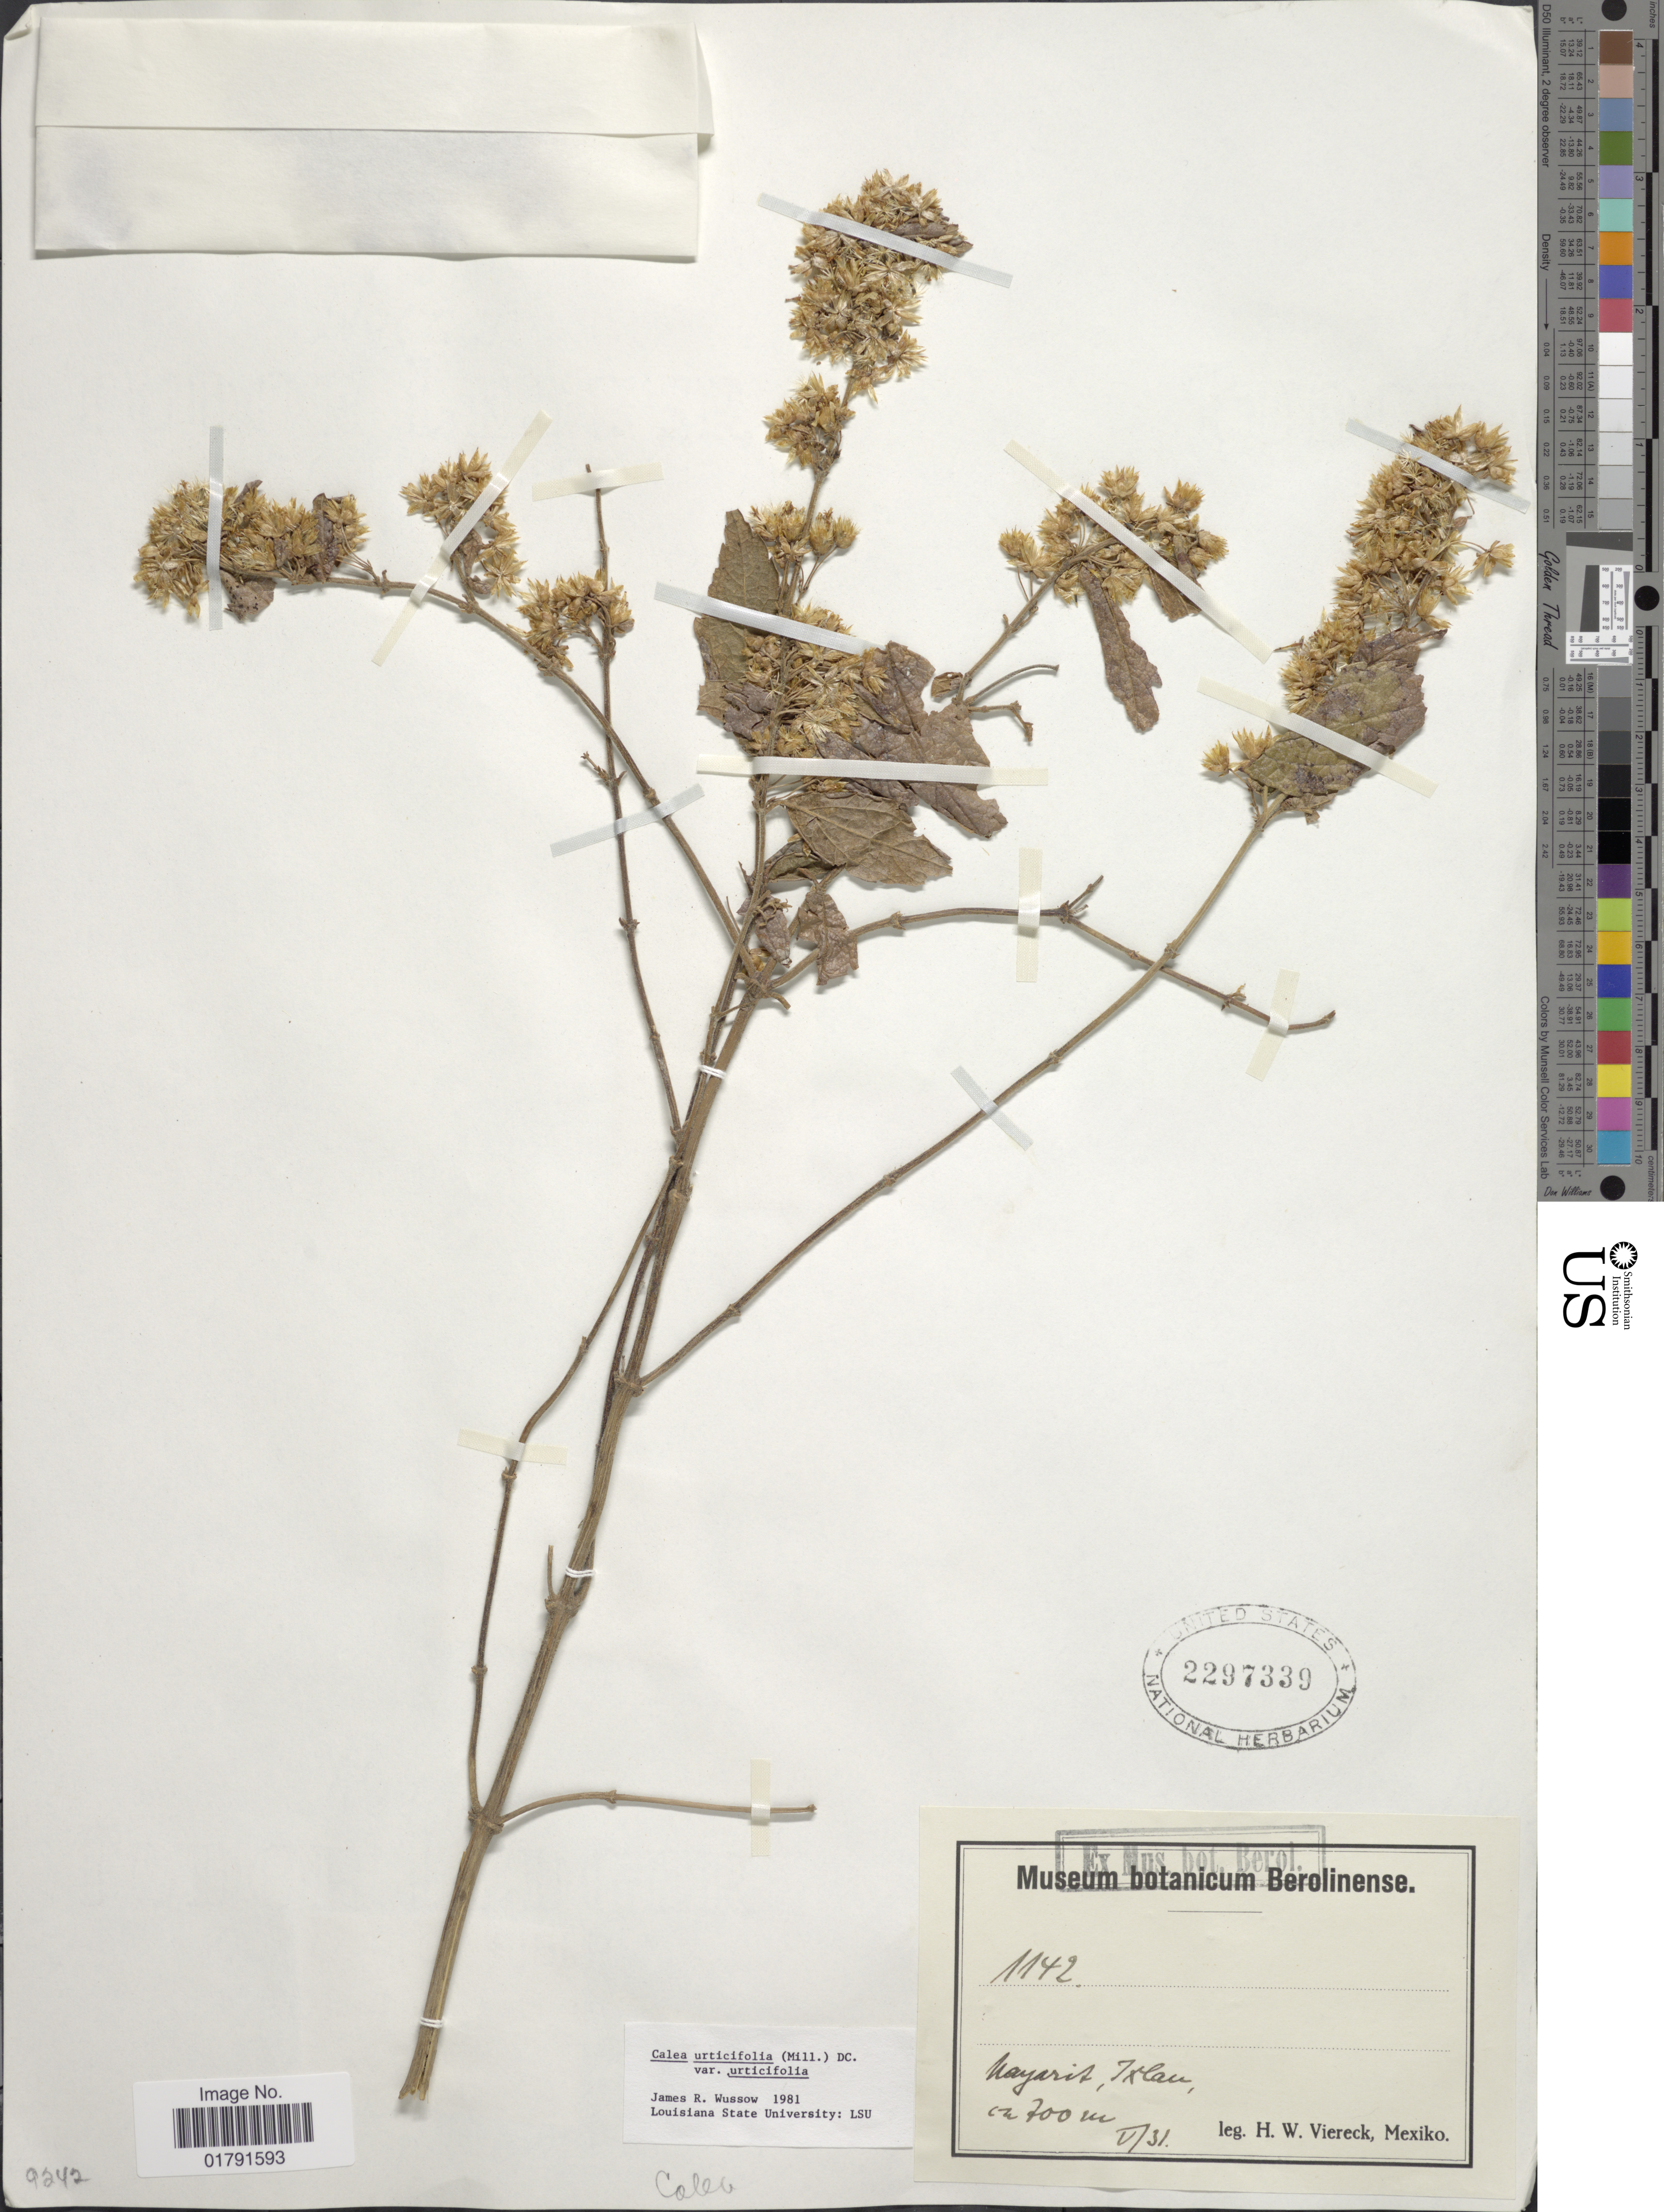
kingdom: Plantae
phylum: Tracheophyta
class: Magnoliopsida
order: Asterales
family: Asteraceae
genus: Calea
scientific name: Calea urticifolia var. urticifolia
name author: (Mill.) DC.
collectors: H. W. Viereck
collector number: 1142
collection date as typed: Transcribed d/m/y: /5/31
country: Mexico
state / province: Nayarit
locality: Ixlau. [interpreted]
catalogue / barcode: US 2297339